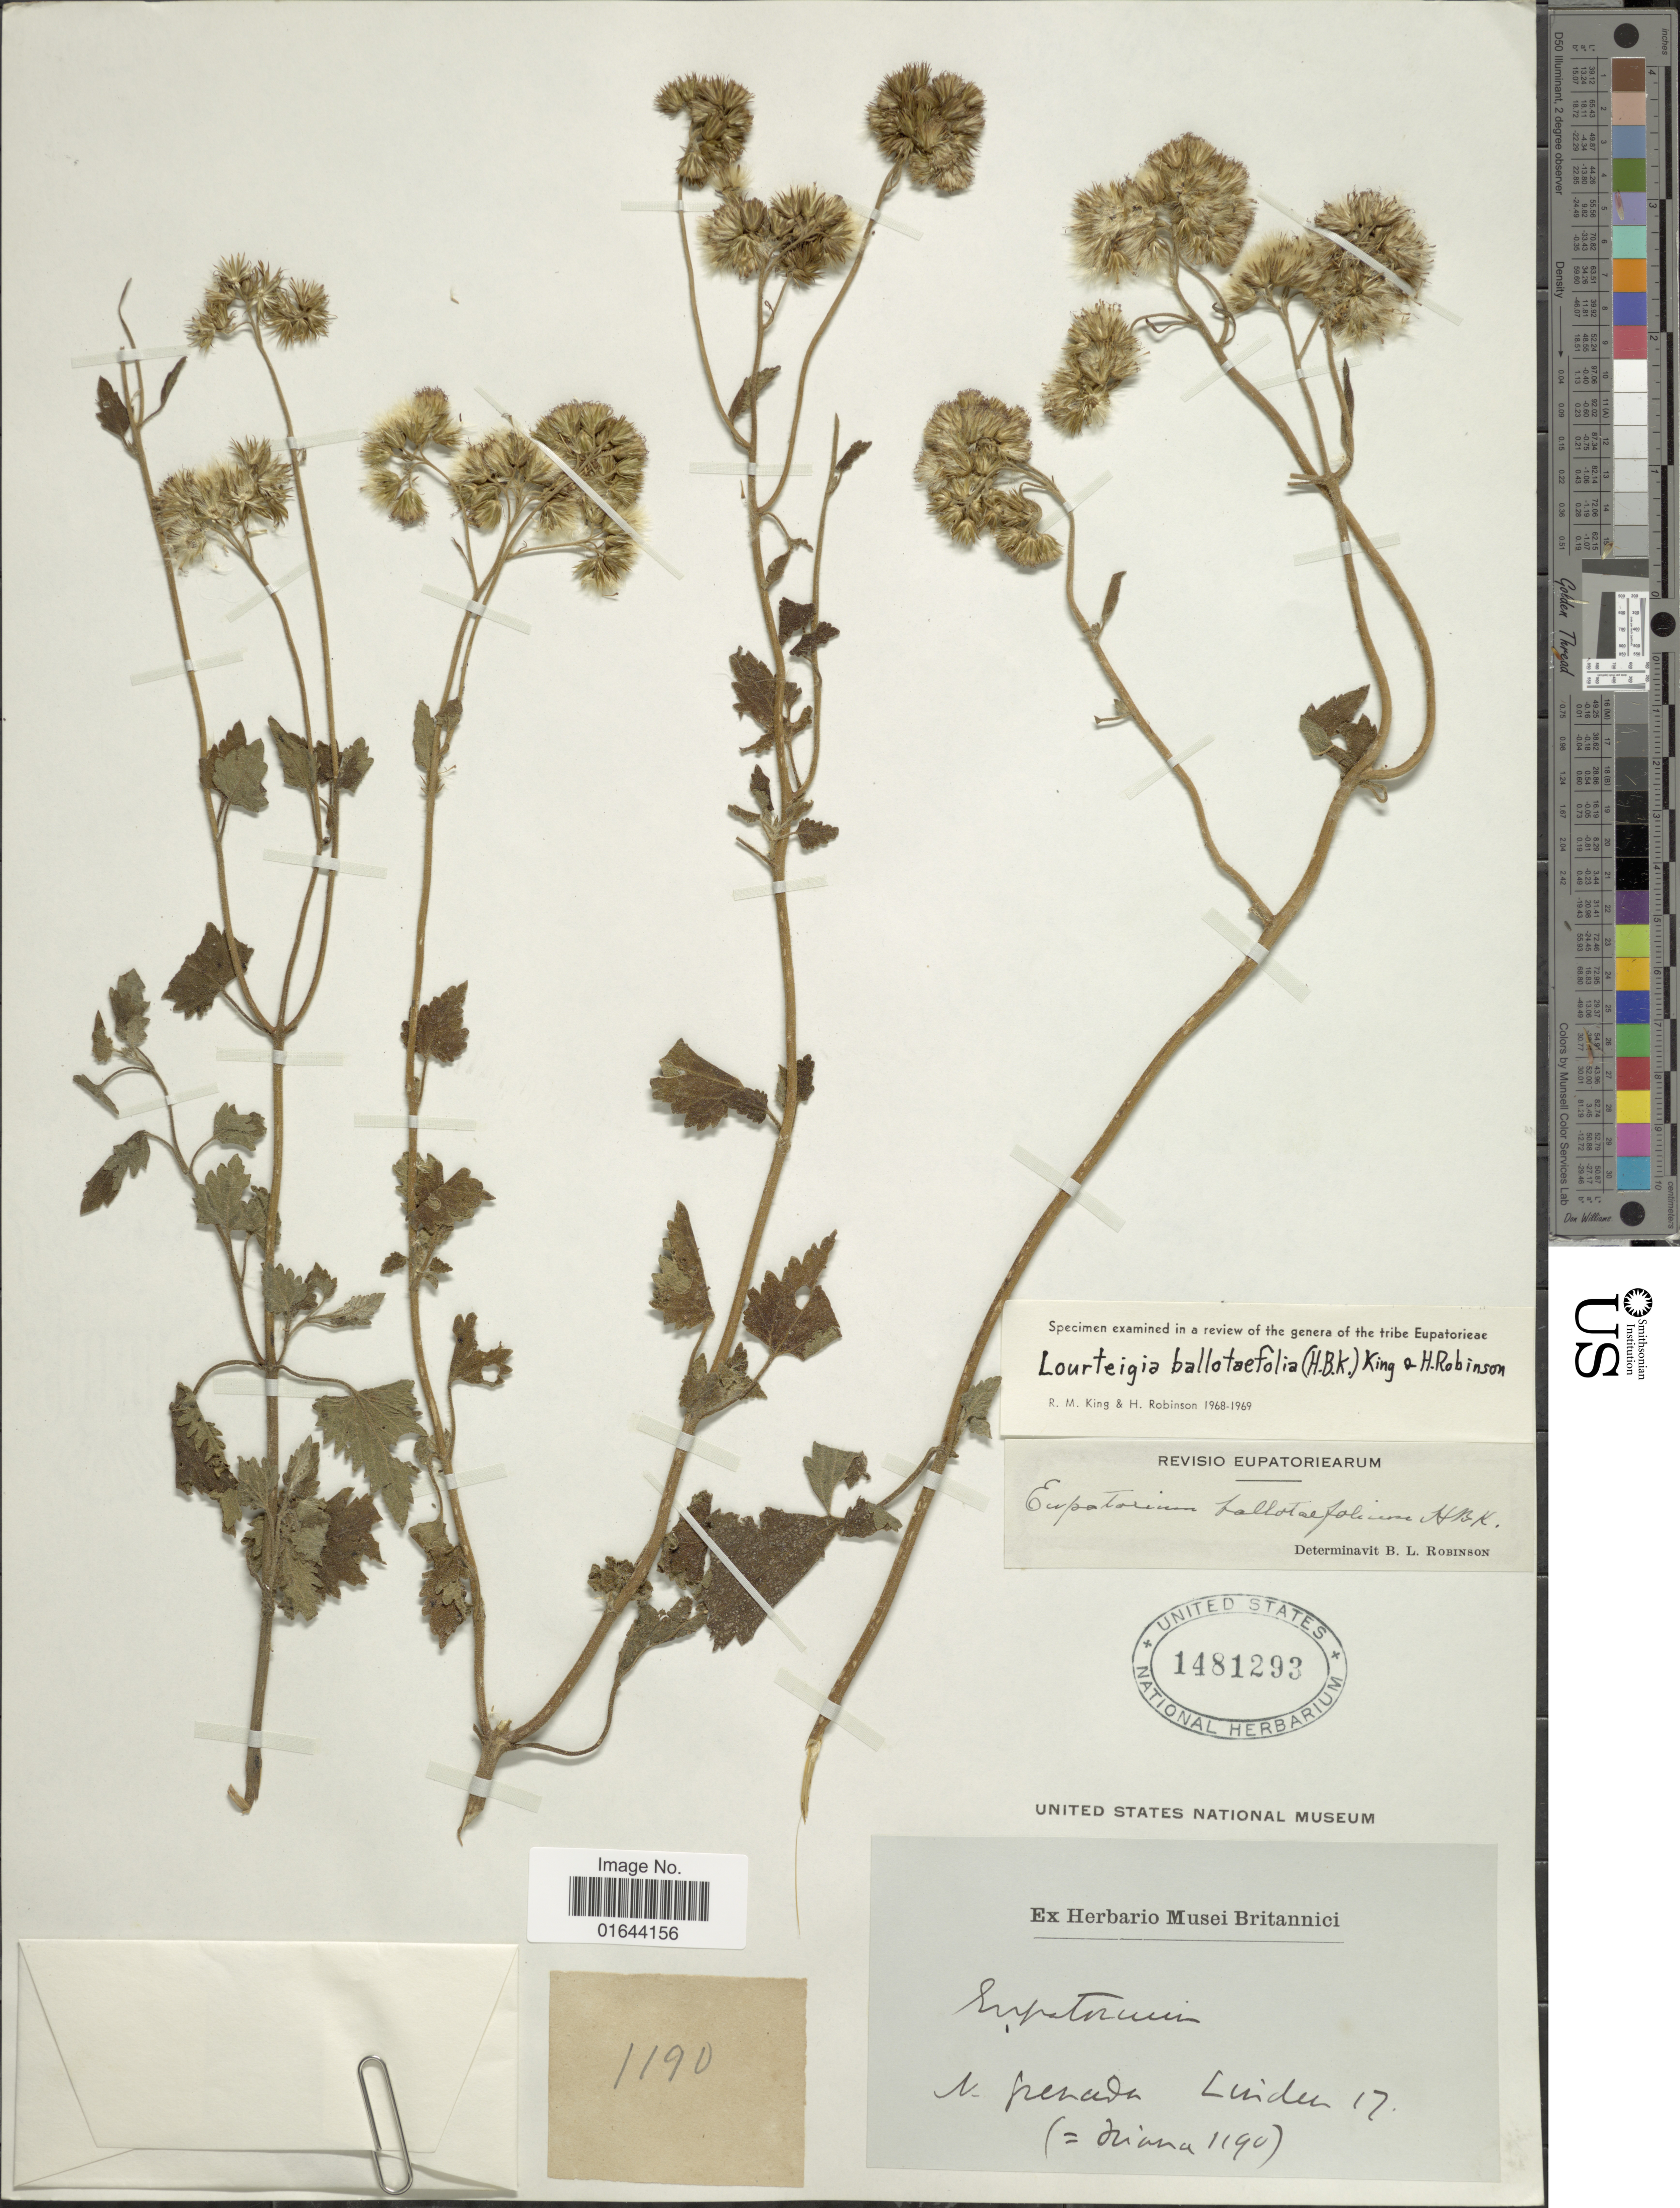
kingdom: Plantae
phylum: Tracheophyta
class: Magnoliopsida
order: Asterales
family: Asteraceae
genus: Lourteigia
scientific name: Lourteigia ballotaefolia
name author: (Kunth) R.M. King & H. Rob.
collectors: -- Linden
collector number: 17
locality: N. Grenada.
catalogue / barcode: US 1481293